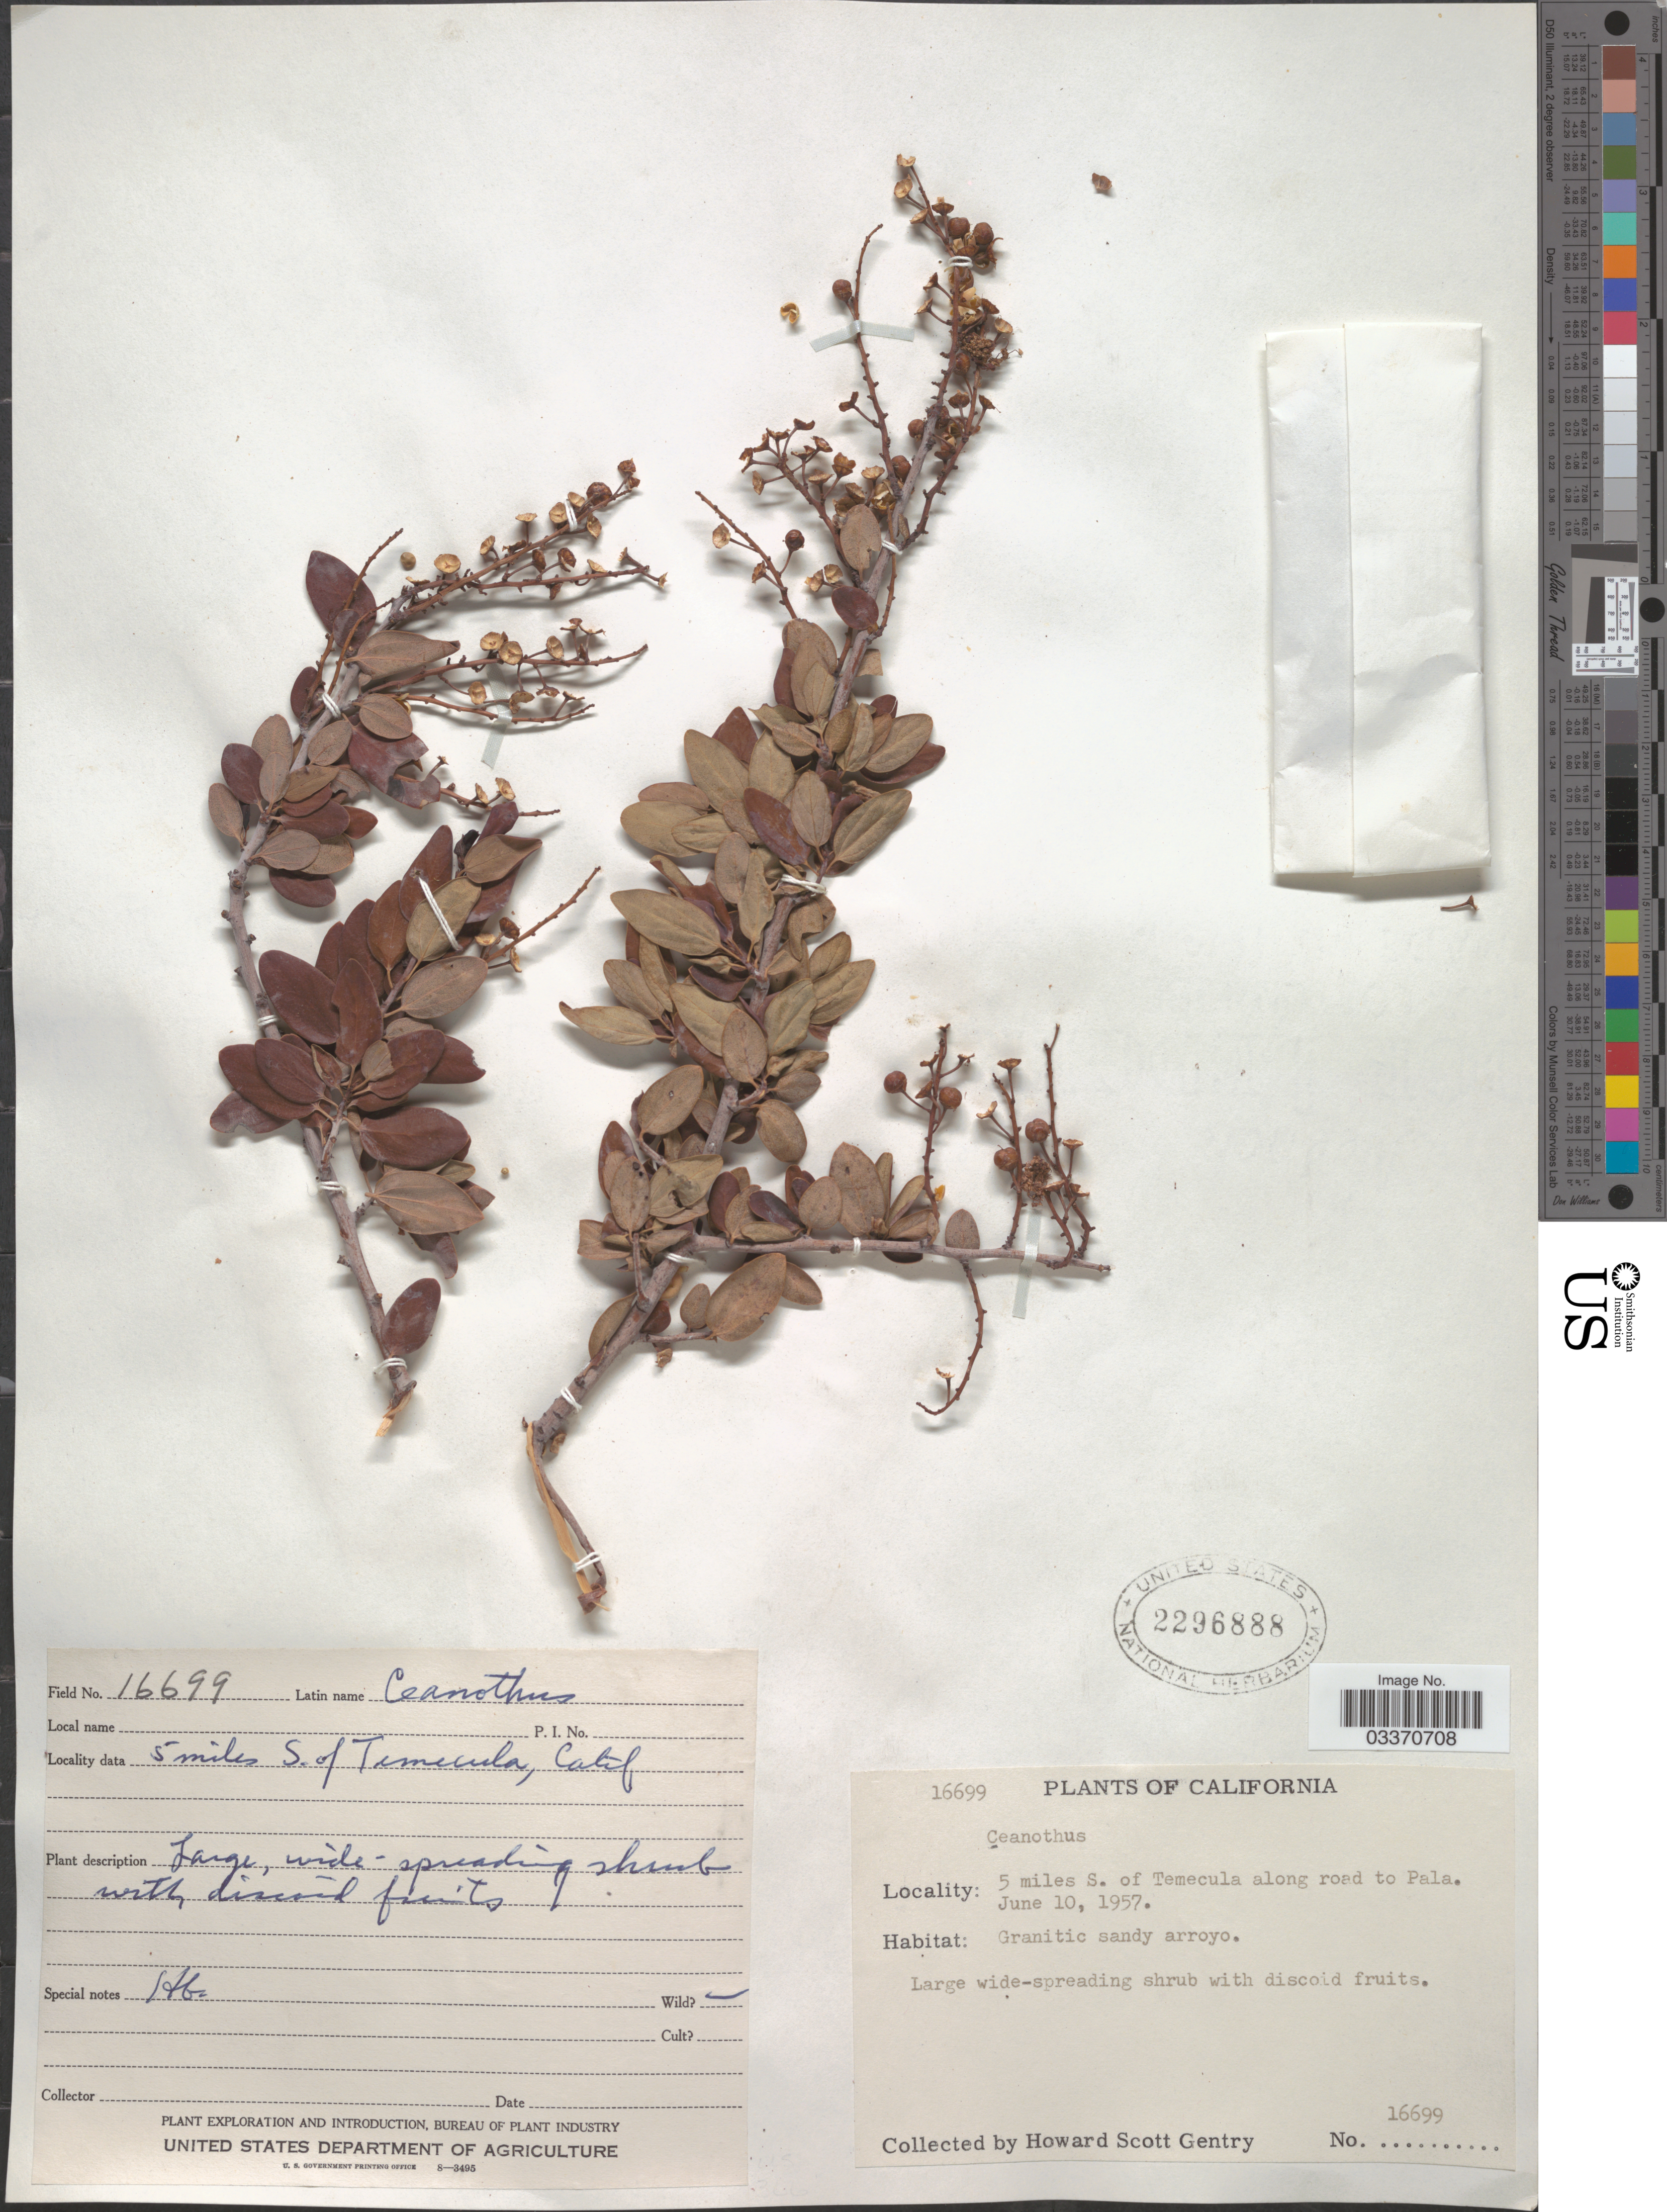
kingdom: Plantae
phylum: Tracheophyta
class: Magnoliopsida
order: Rosales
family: Rhamnaceae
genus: Ceanothus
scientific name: Ceanothus sp.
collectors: H. S. Gentry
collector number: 16699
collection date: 1957-06-10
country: United States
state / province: California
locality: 5 miles S. of Temecula along road to Pala.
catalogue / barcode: US 2296888